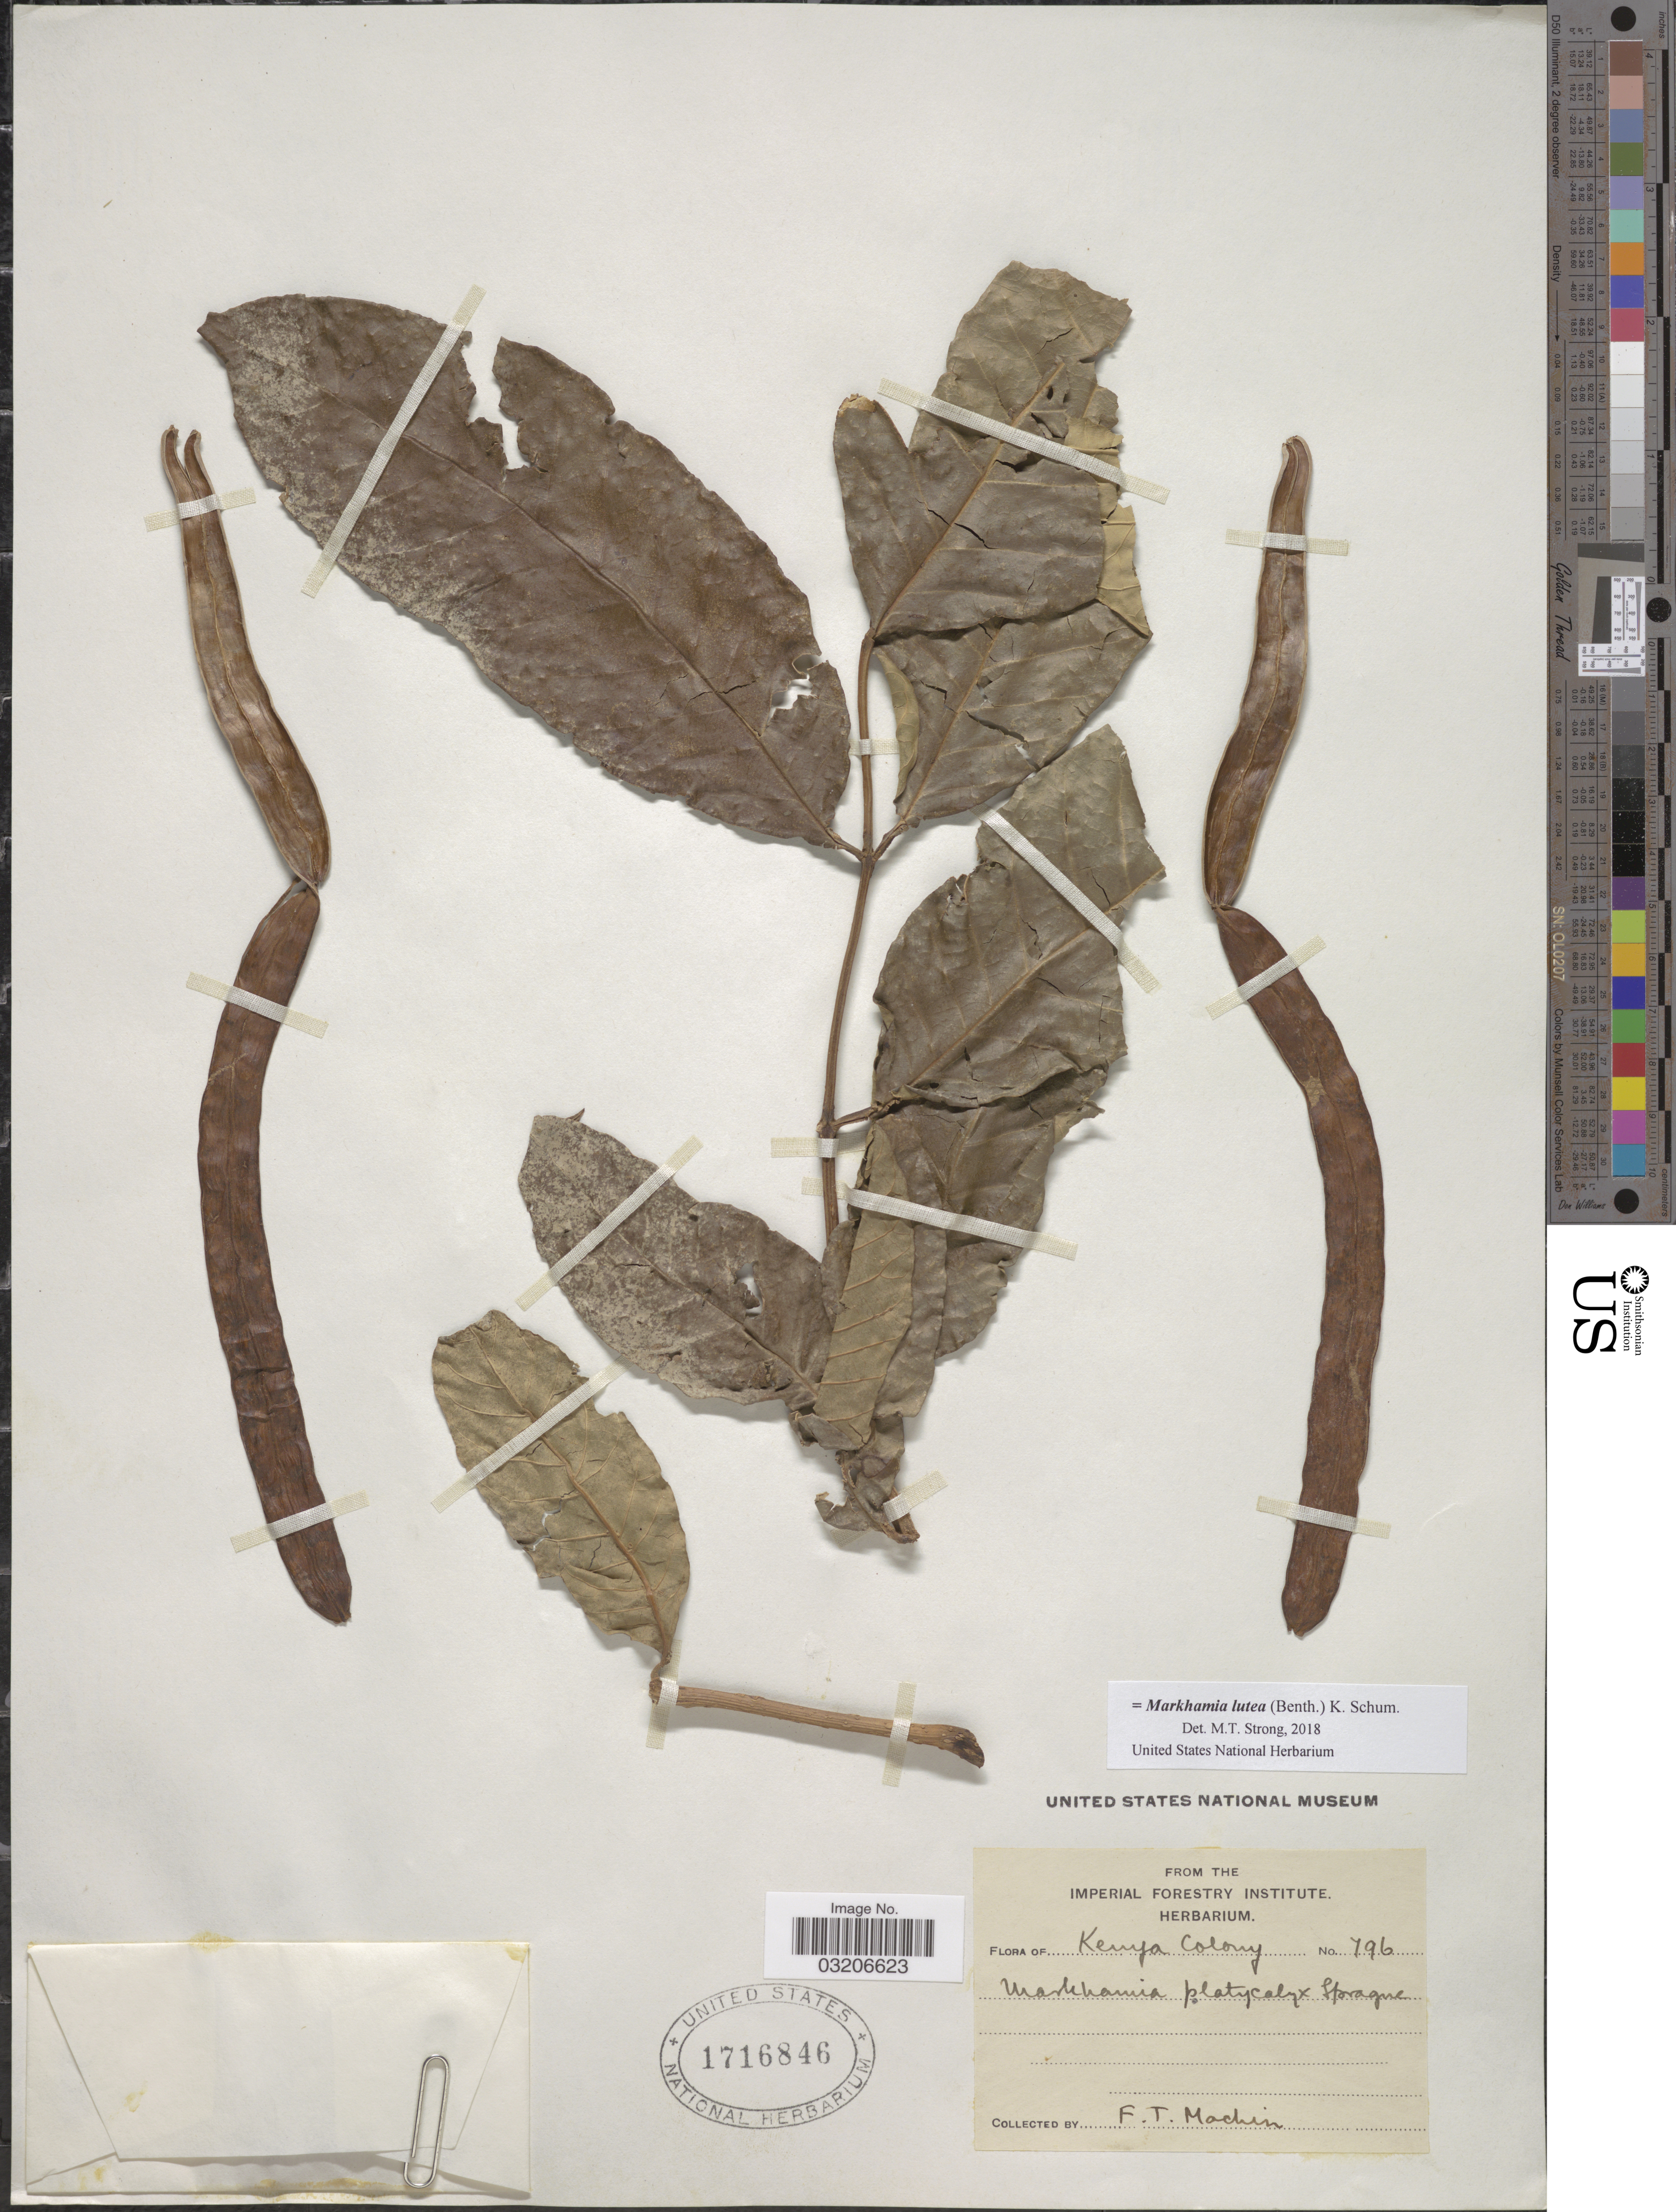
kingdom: Plantae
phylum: Tracheophyta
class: Magnoliopsida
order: Lamiales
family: Bignoniaceae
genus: Markhamia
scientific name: Markhamia lutea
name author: (Benth.) K. Schum.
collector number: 796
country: Kenya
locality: Kenya Colony.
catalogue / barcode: US 1716846